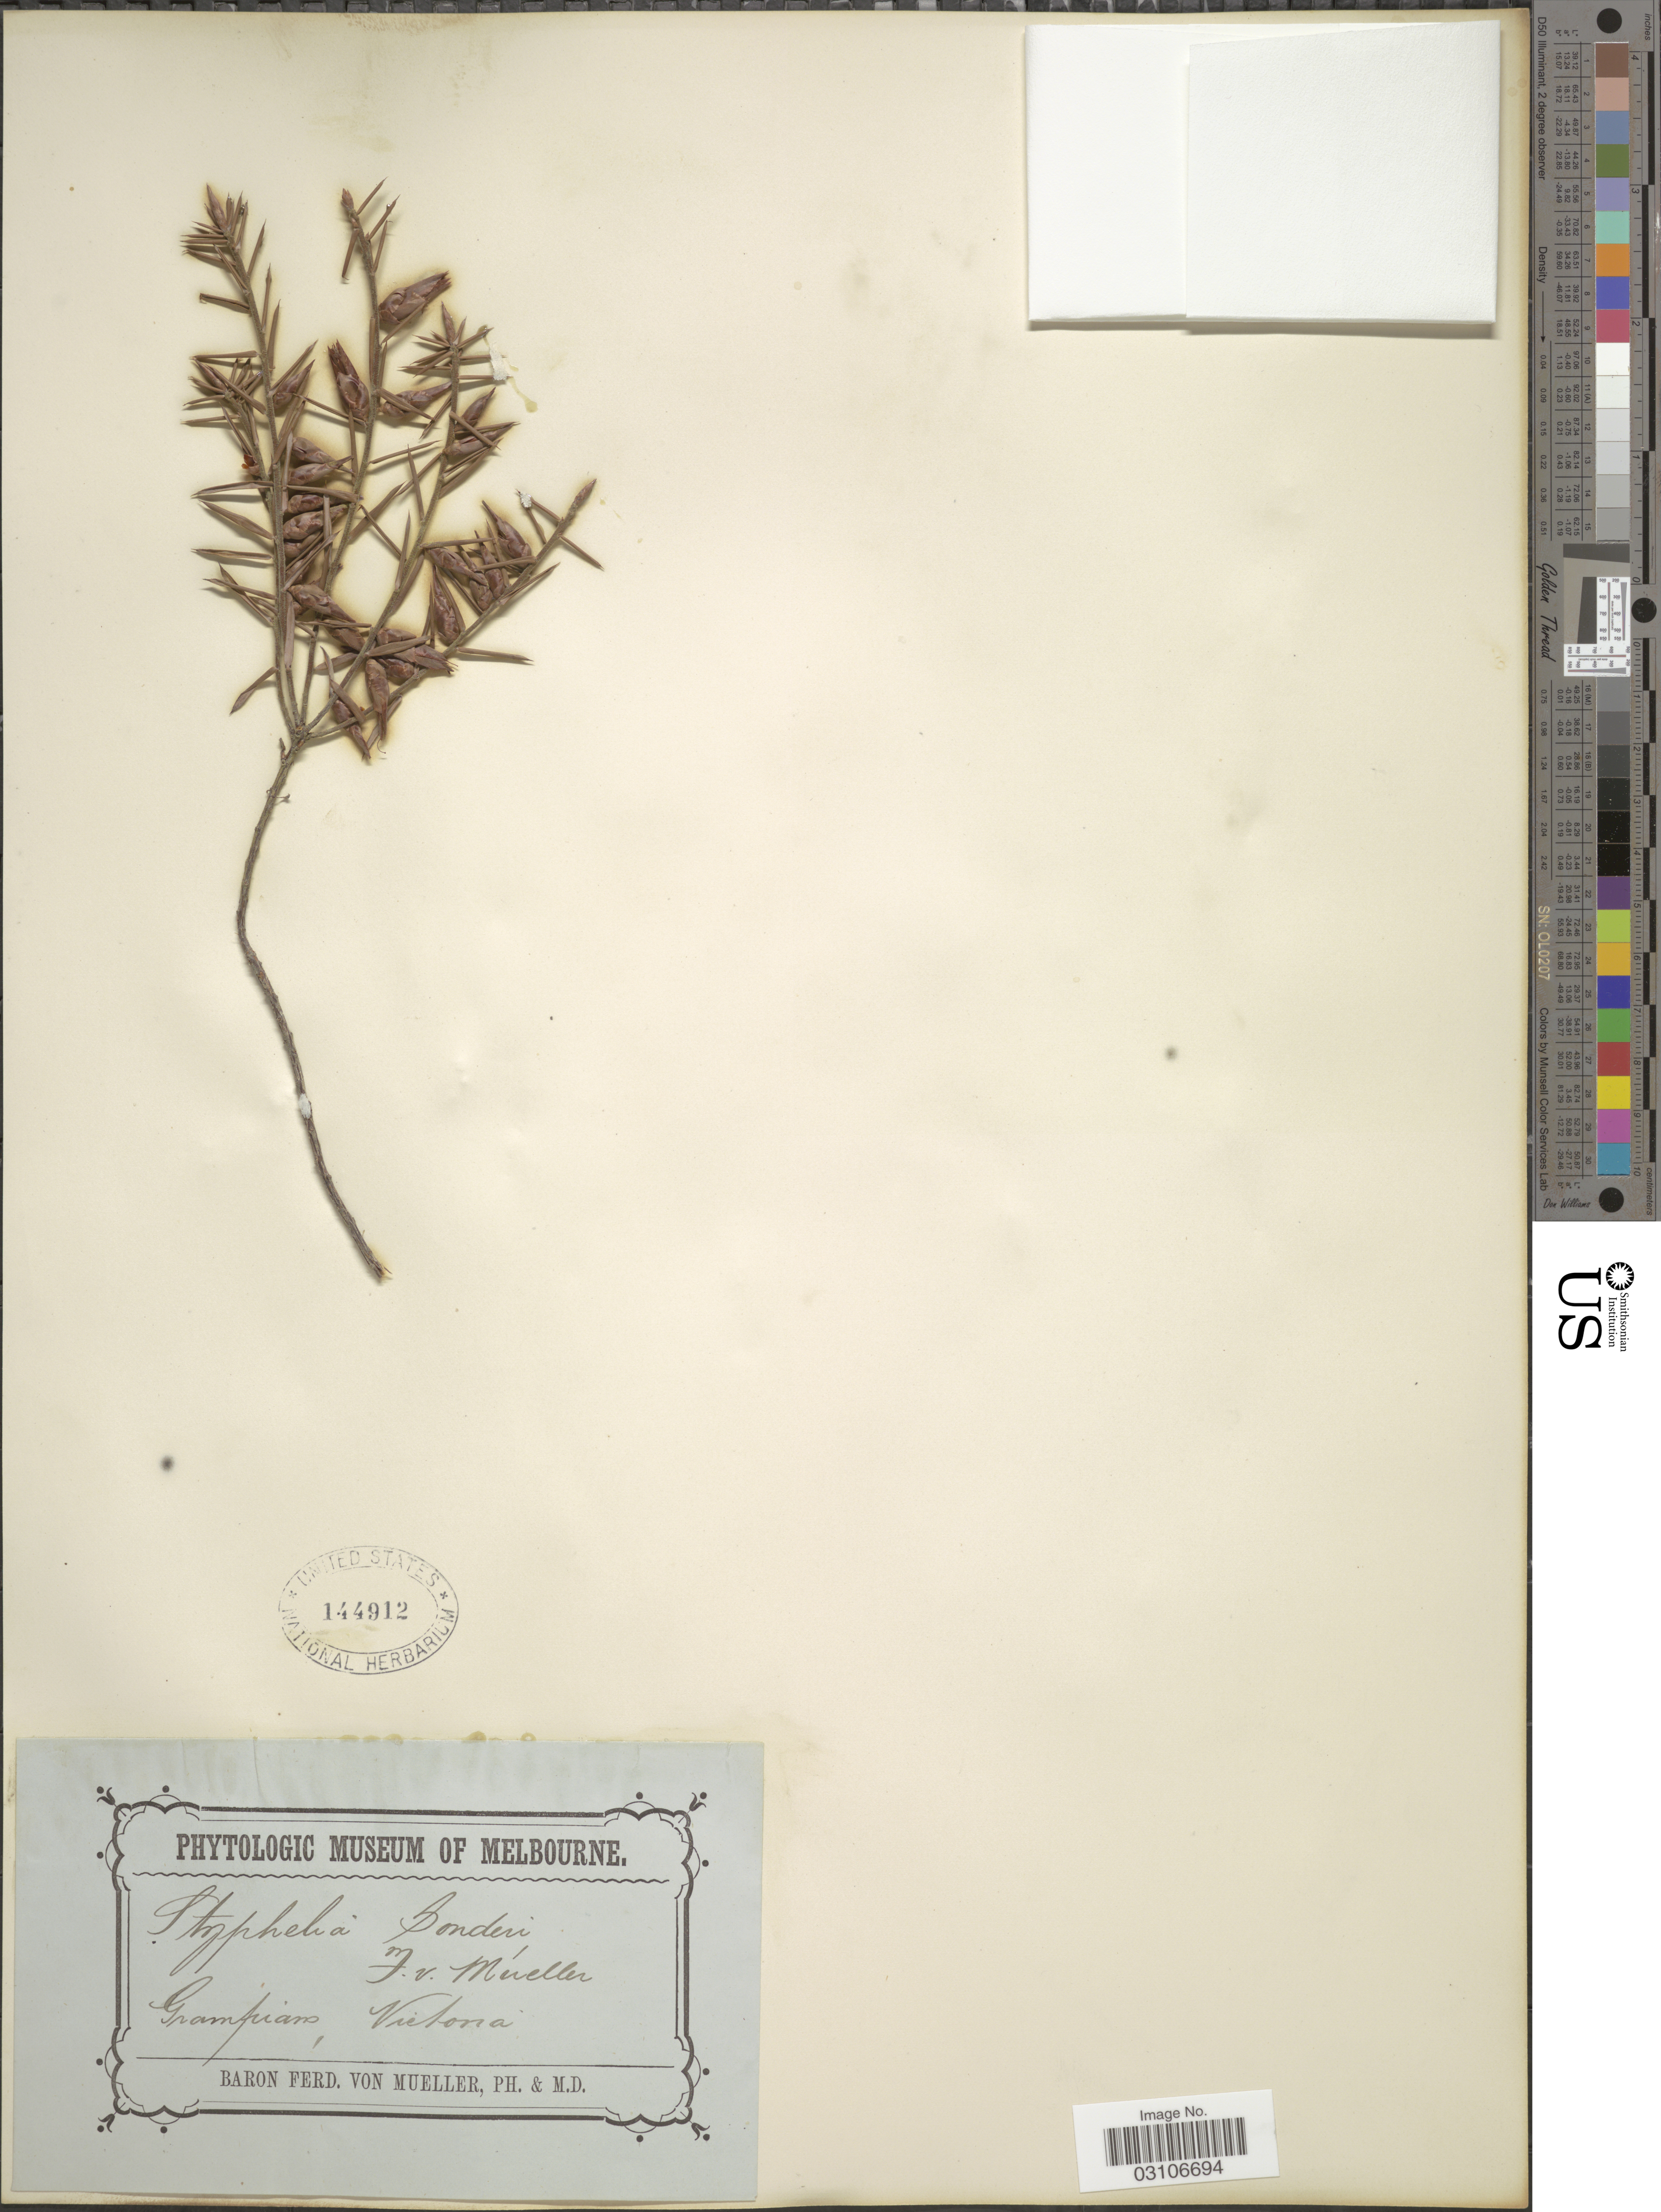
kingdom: Plantae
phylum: Tracheophyta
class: Magnoliopsida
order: Ericales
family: Ericaceae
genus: Astroloma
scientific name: Astroloma conostephioides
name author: F. Muell. ex Benth.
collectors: F. Mueller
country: Australia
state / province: Victoria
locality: Grampians, Victoria.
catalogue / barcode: US 144912